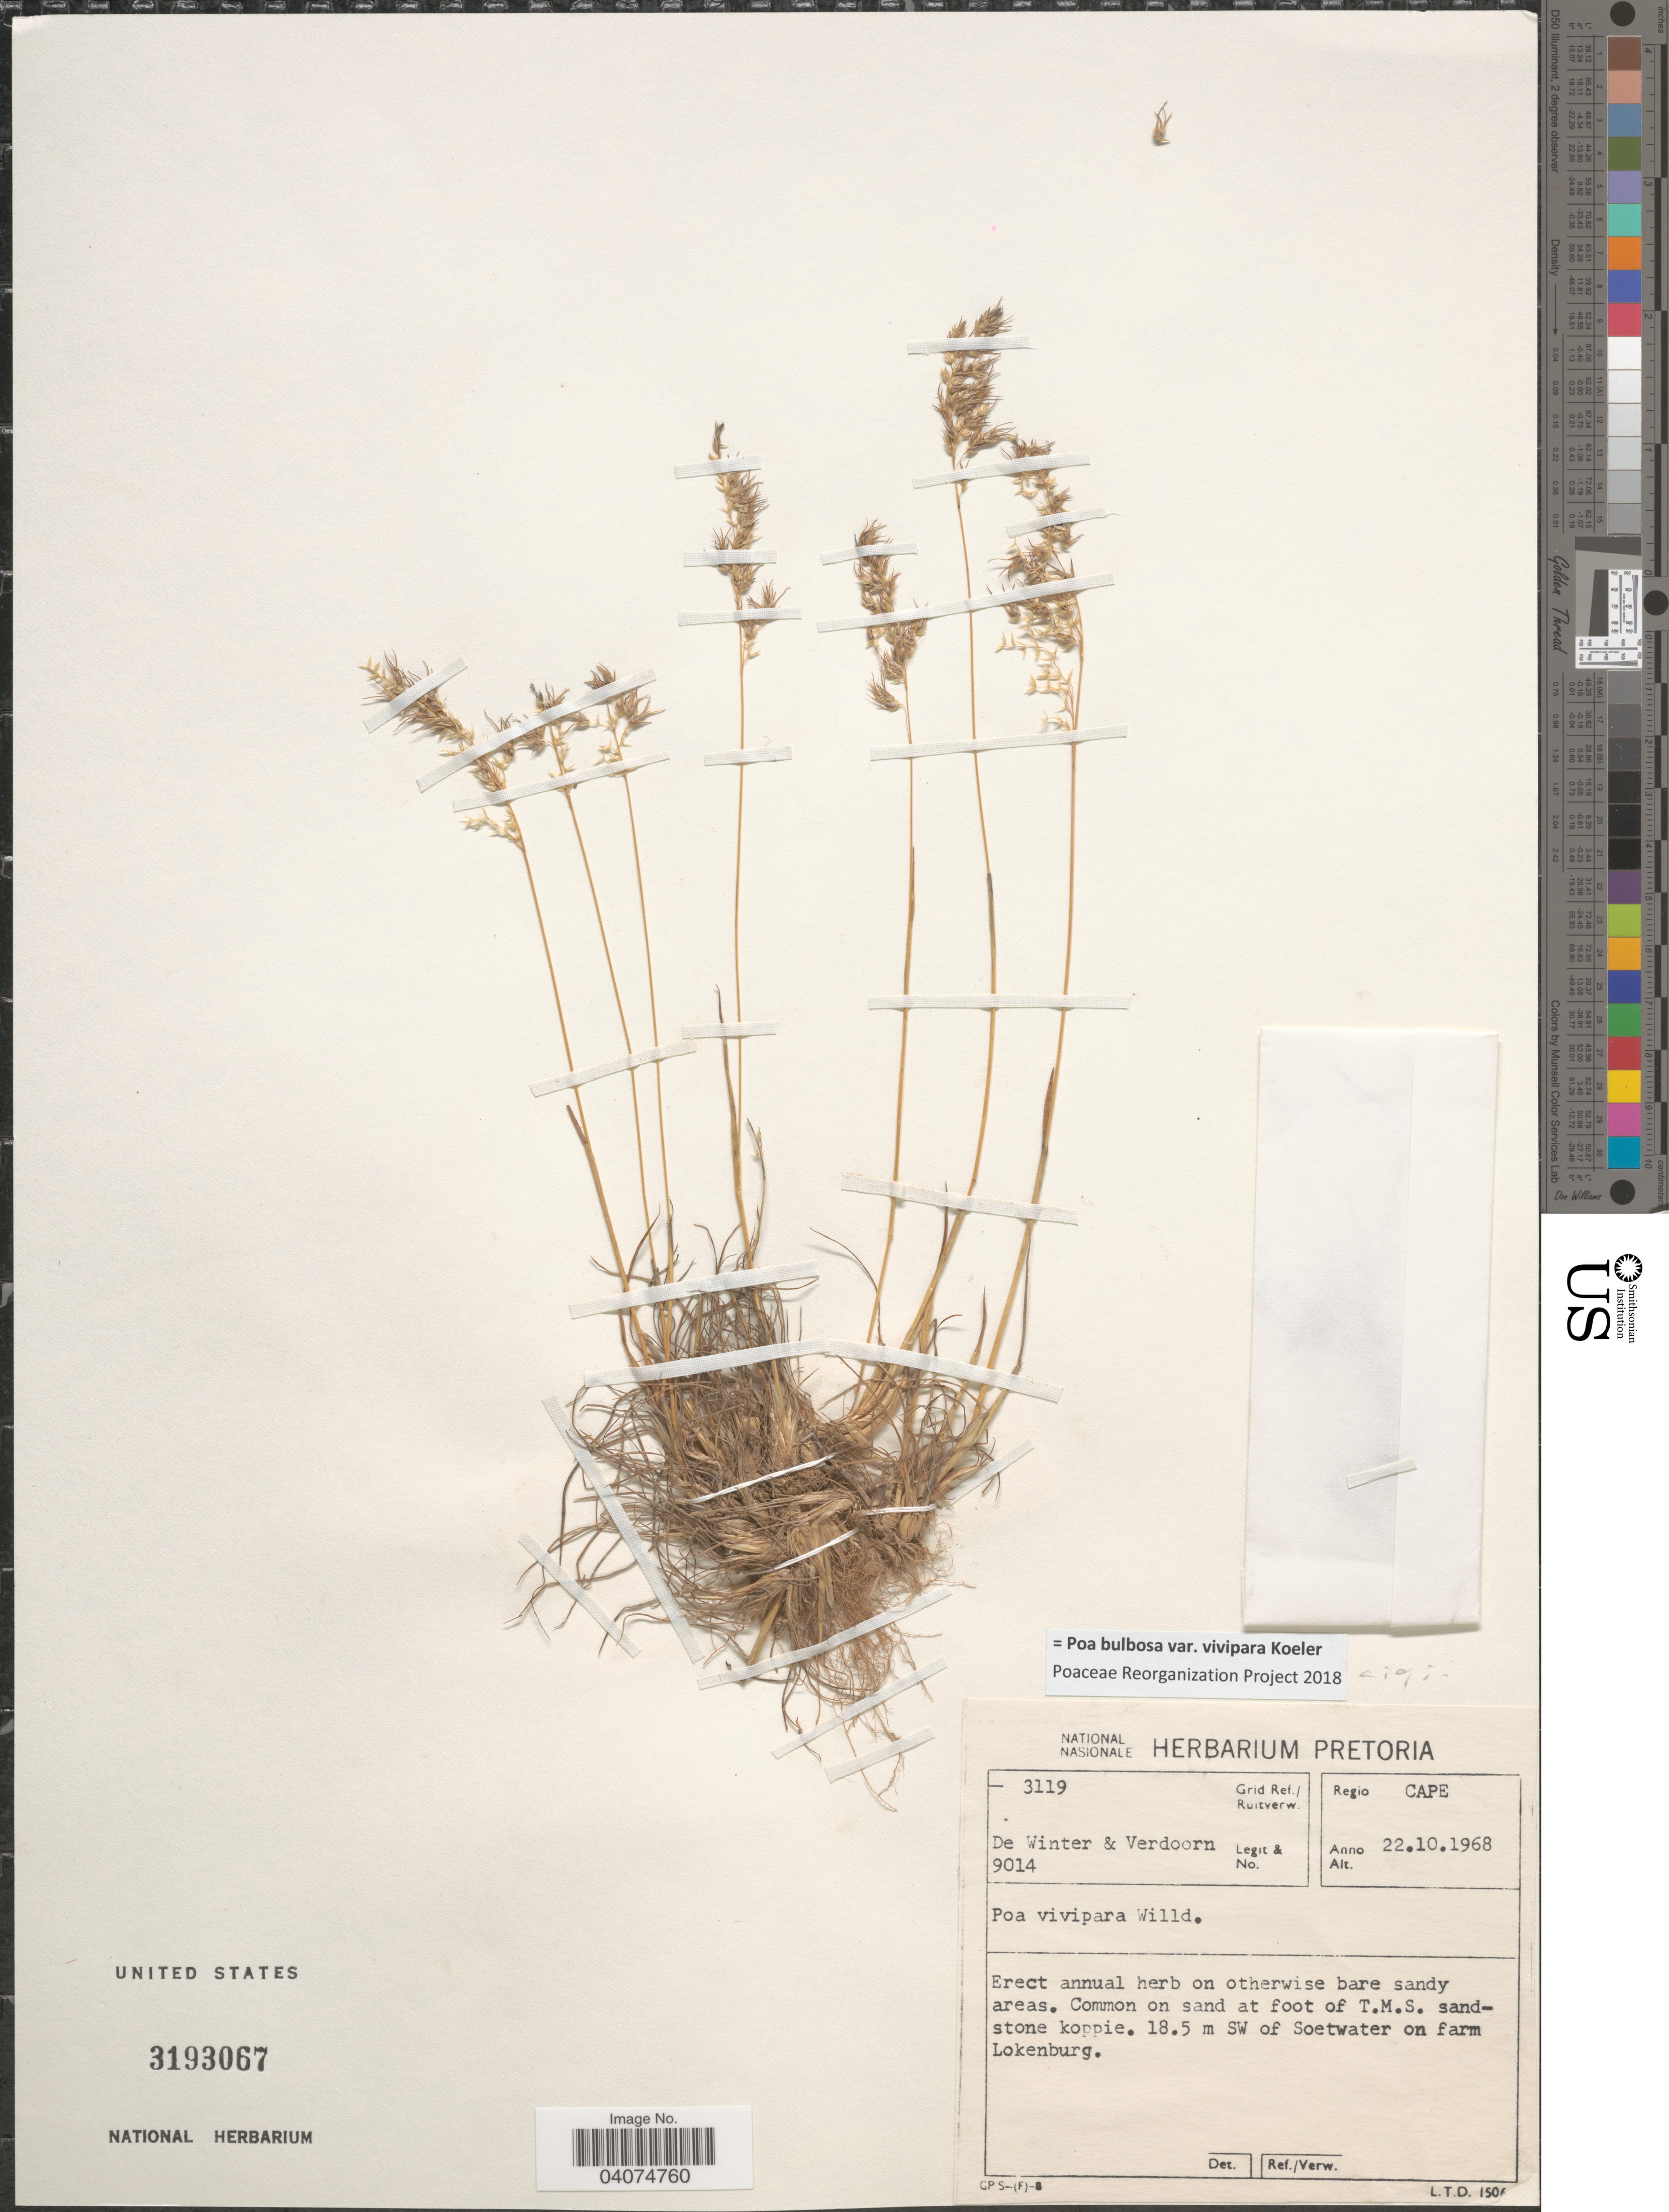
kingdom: Plantae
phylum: Tracheophyta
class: Liliopsida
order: Poales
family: Poaceae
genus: Poa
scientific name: Poa bulbosa subsp. bulbosa var. vivipara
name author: Koeler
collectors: -- de Winter & -. Verdoorn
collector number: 9014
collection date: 1968-10-22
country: South Africa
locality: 3119 Grid Ref./Ruitverw. Regio Cape. On sand at foot of T.M.S. sandstone koppie. 18.5 m SW of Soetwater on farm Lokenburg.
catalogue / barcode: US 3193067